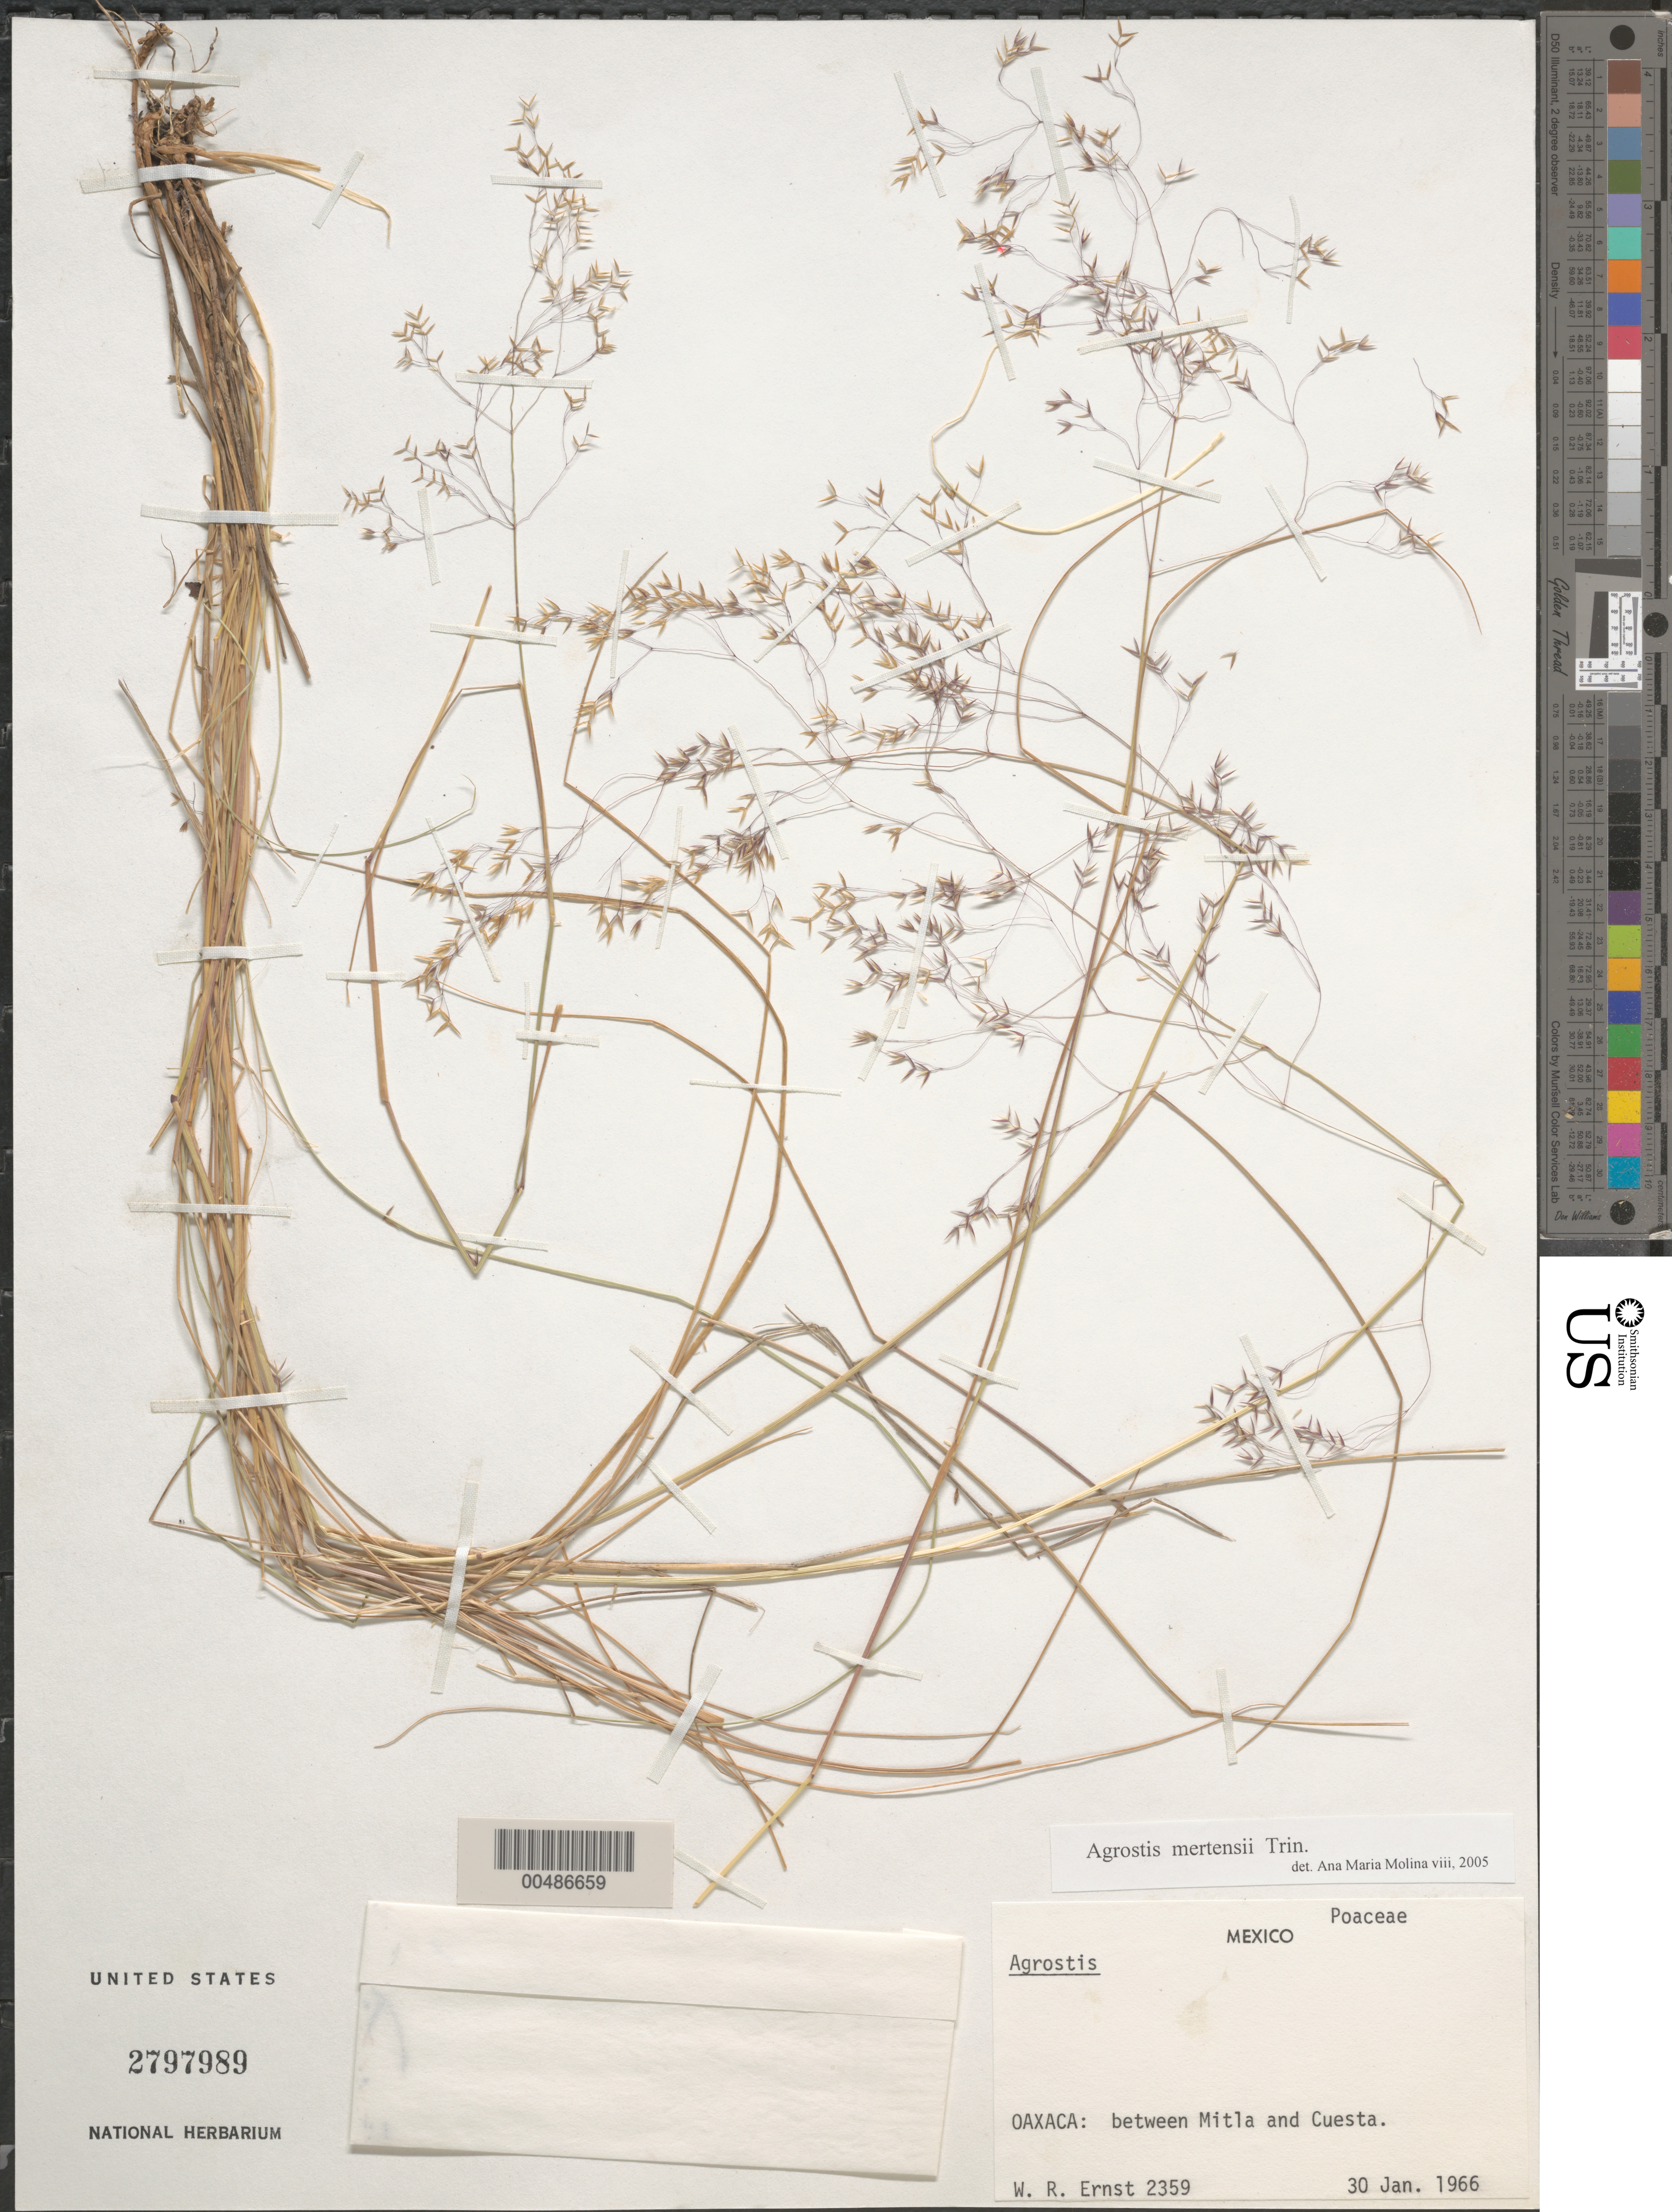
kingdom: Plantae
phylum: Tracheophyta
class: Liliopsida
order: Poales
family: Poaceae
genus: Agrostis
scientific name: Agrostis mertensii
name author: Trin.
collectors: W. R. Ernst et al.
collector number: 2359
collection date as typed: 14 Feb 1966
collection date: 1966-02-14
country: Mexico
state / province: Oaxaca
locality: Between Mitla & Cerro San Felipe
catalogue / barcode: US 2797989